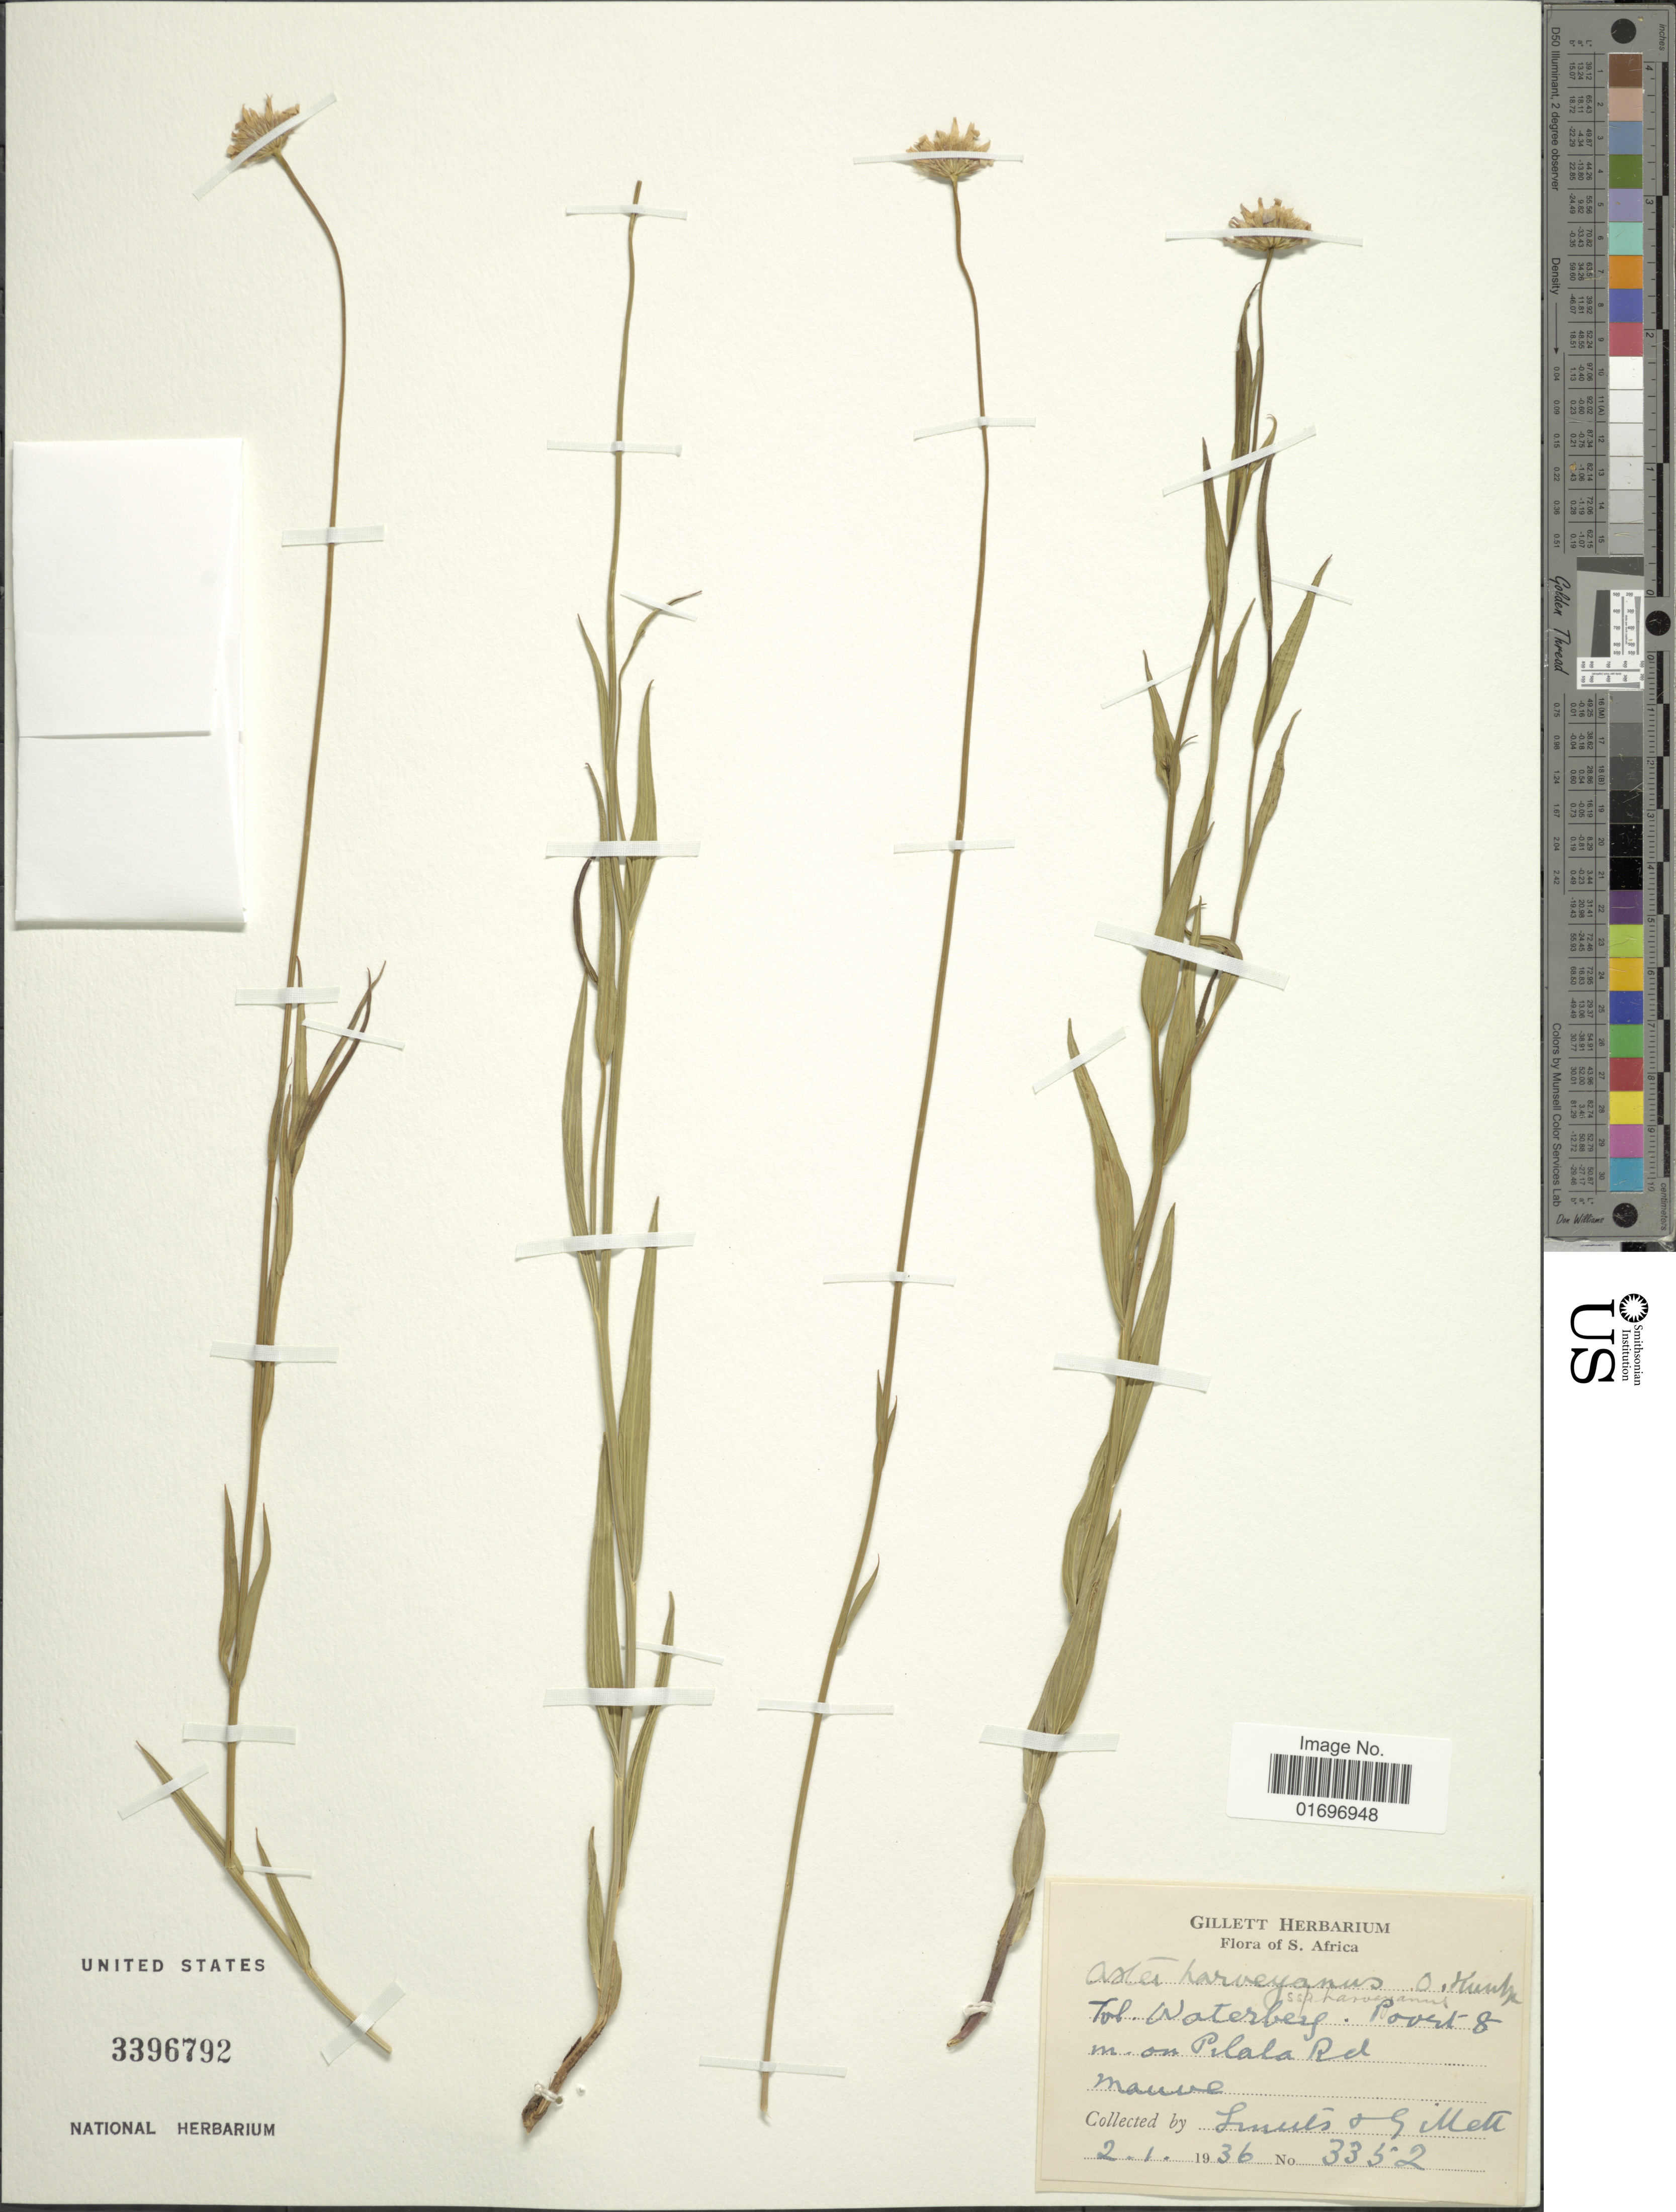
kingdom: Plantae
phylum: Tracheophyta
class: Magnoliopsida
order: Asterales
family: Asteraceae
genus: Aster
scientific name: Aster harveyanus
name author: Kuntze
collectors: S. Gillett & G. Gillett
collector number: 3352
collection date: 1936-01-02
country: South Africa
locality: Tol. Waterberg. Poort 8 m. on Pilala Rd. Mauve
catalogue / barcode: US 3396792